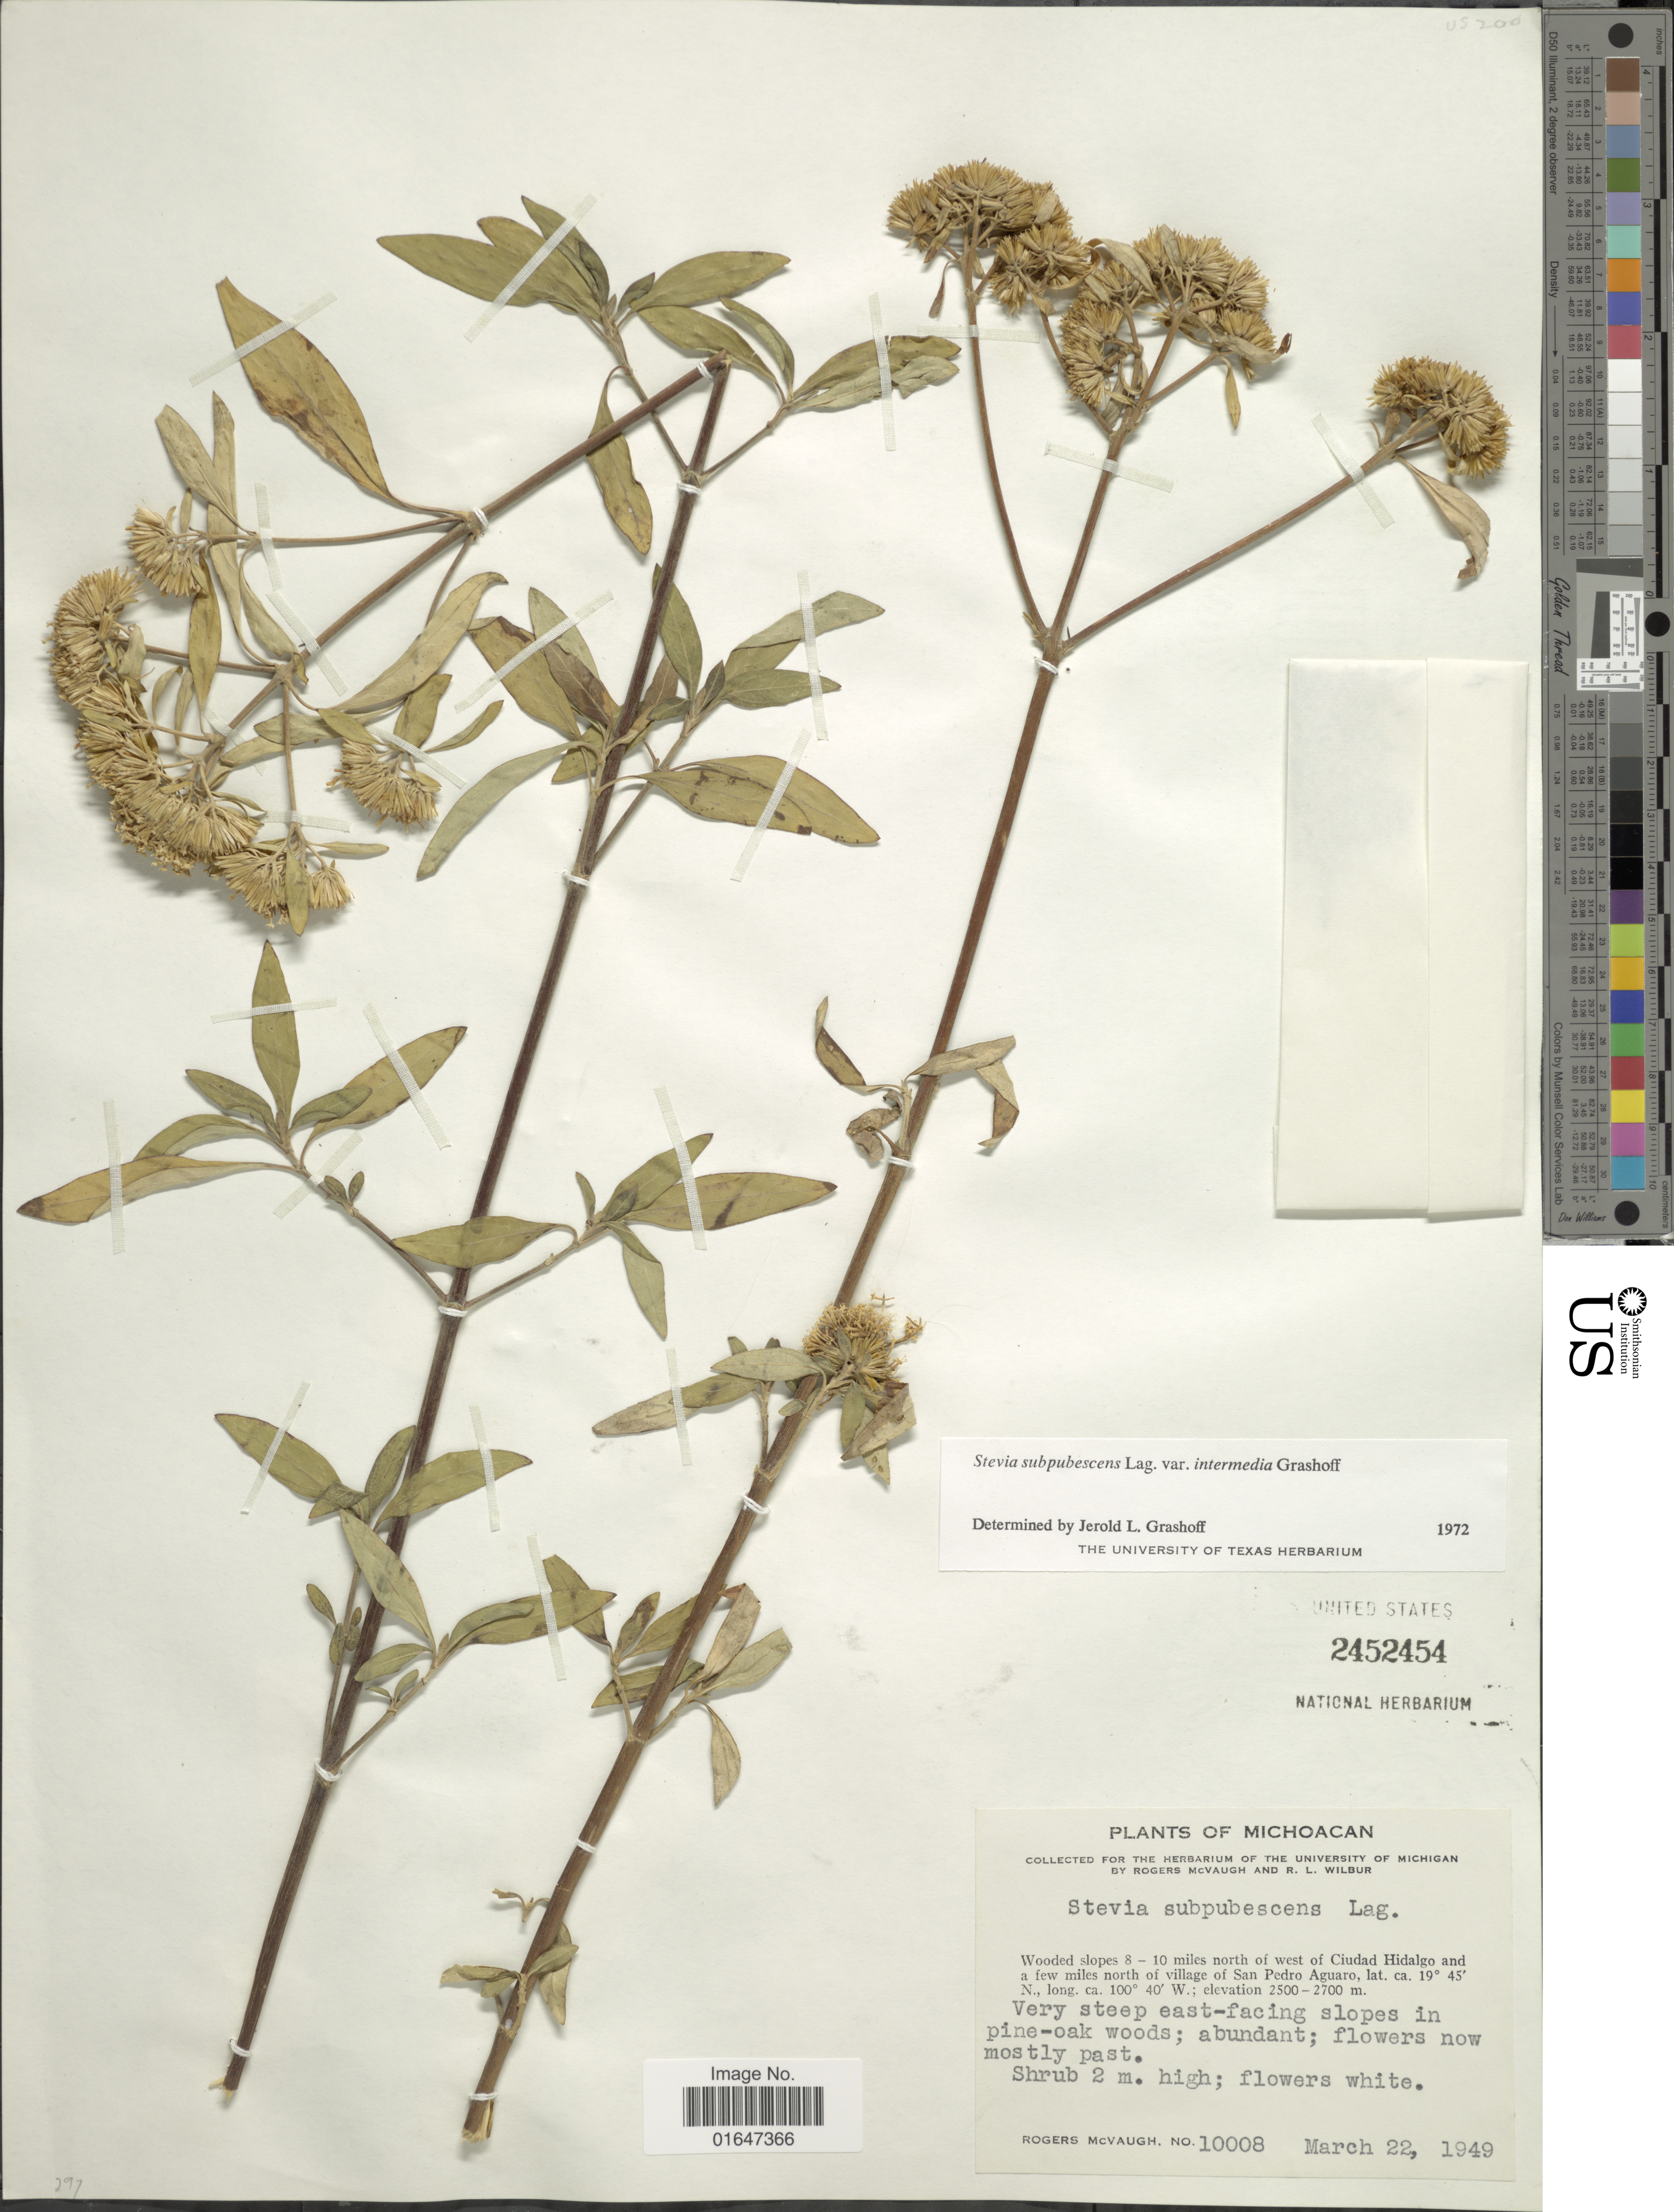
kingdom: Plantae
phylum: Tracheophyta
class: Magnoliopsida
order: Asterales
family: Asteraceae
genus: Stevia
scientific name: Stevia subpubescens var. intermedia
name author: Grashoff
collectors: R. McVaugh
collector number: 10008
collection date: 1949-03-22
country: Mexico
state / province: Michoacán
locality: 8-10 miles north of west of Ciudad Hidalgo and a few miles north of village of San Pedro Aguaro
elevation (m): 2500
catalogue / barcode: US 2452454